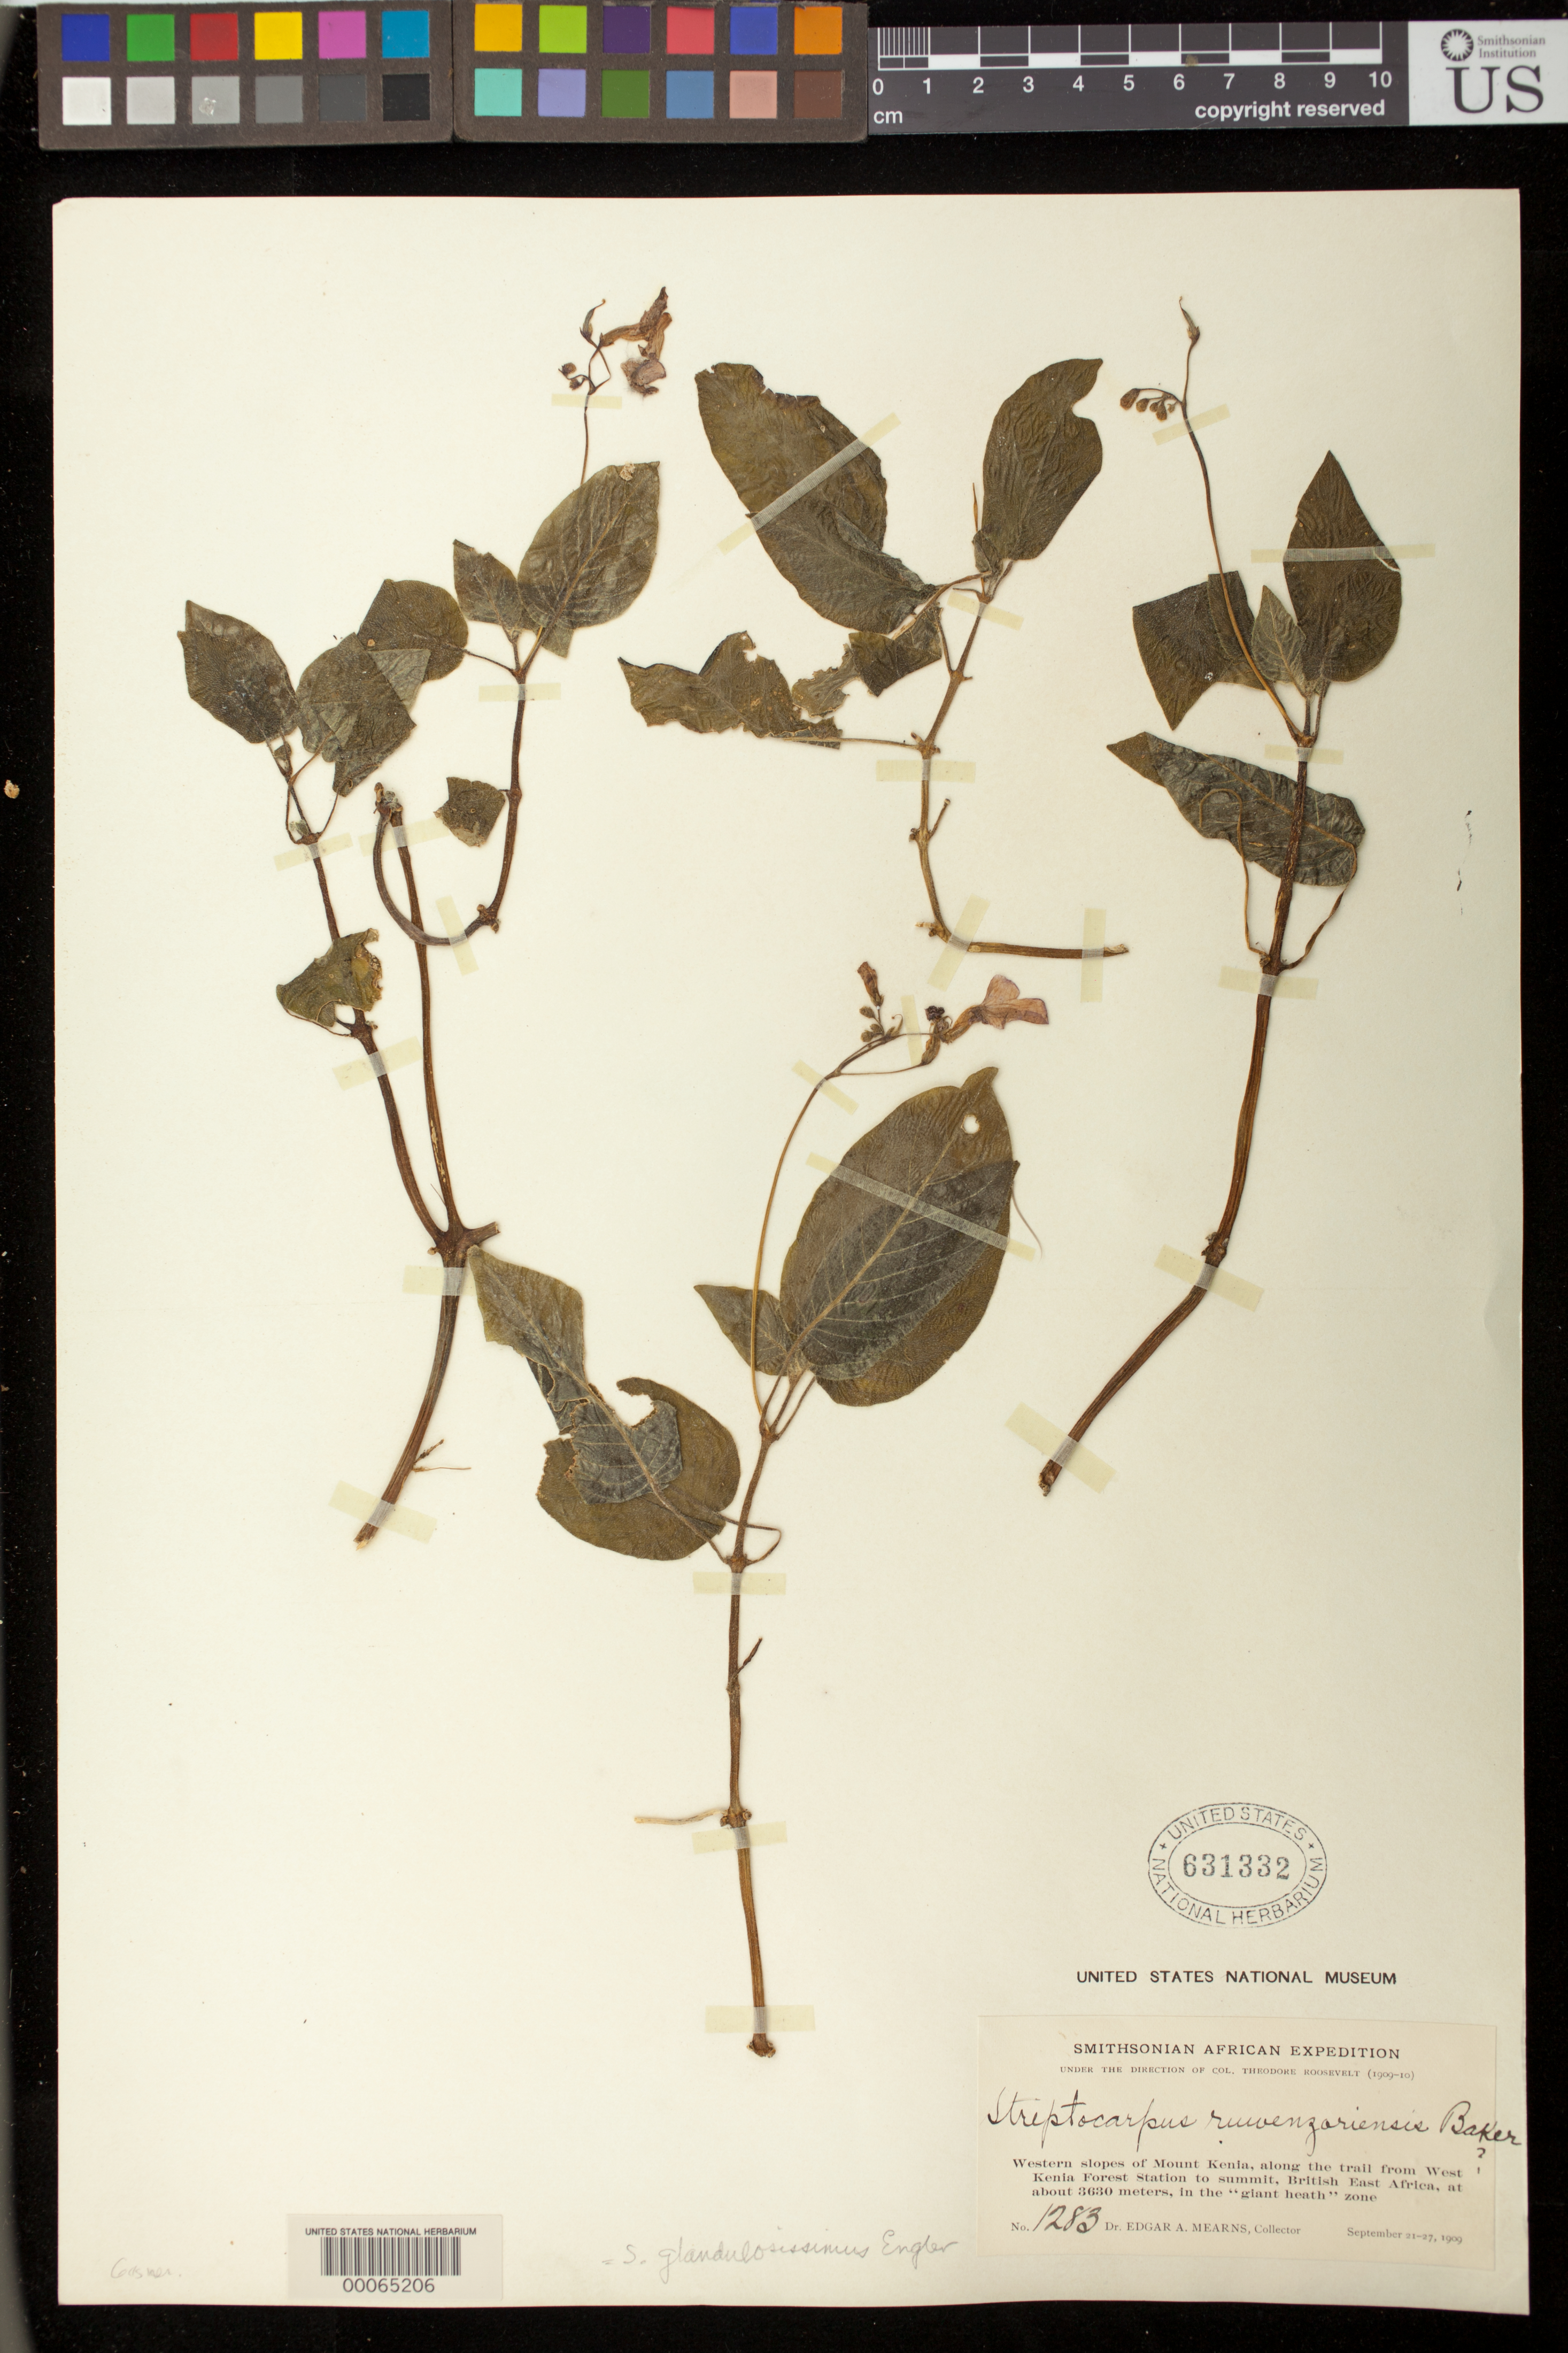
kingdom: Plantae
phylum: Tracheophyta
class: Magnoliopsida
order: Lamiales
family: Gesneriaceae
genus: Streptocarpus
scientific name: Streptocarpus glandulosissimus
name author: Engl.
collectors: E. A. Mearns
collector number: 1283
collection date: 1909-09-21/1909-09-27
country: Kenya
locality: Western slopes of Mount Kenia, along the trail from West Kenia Forest Station to summit, British East Africa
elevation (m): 3630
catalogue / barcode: US 631332